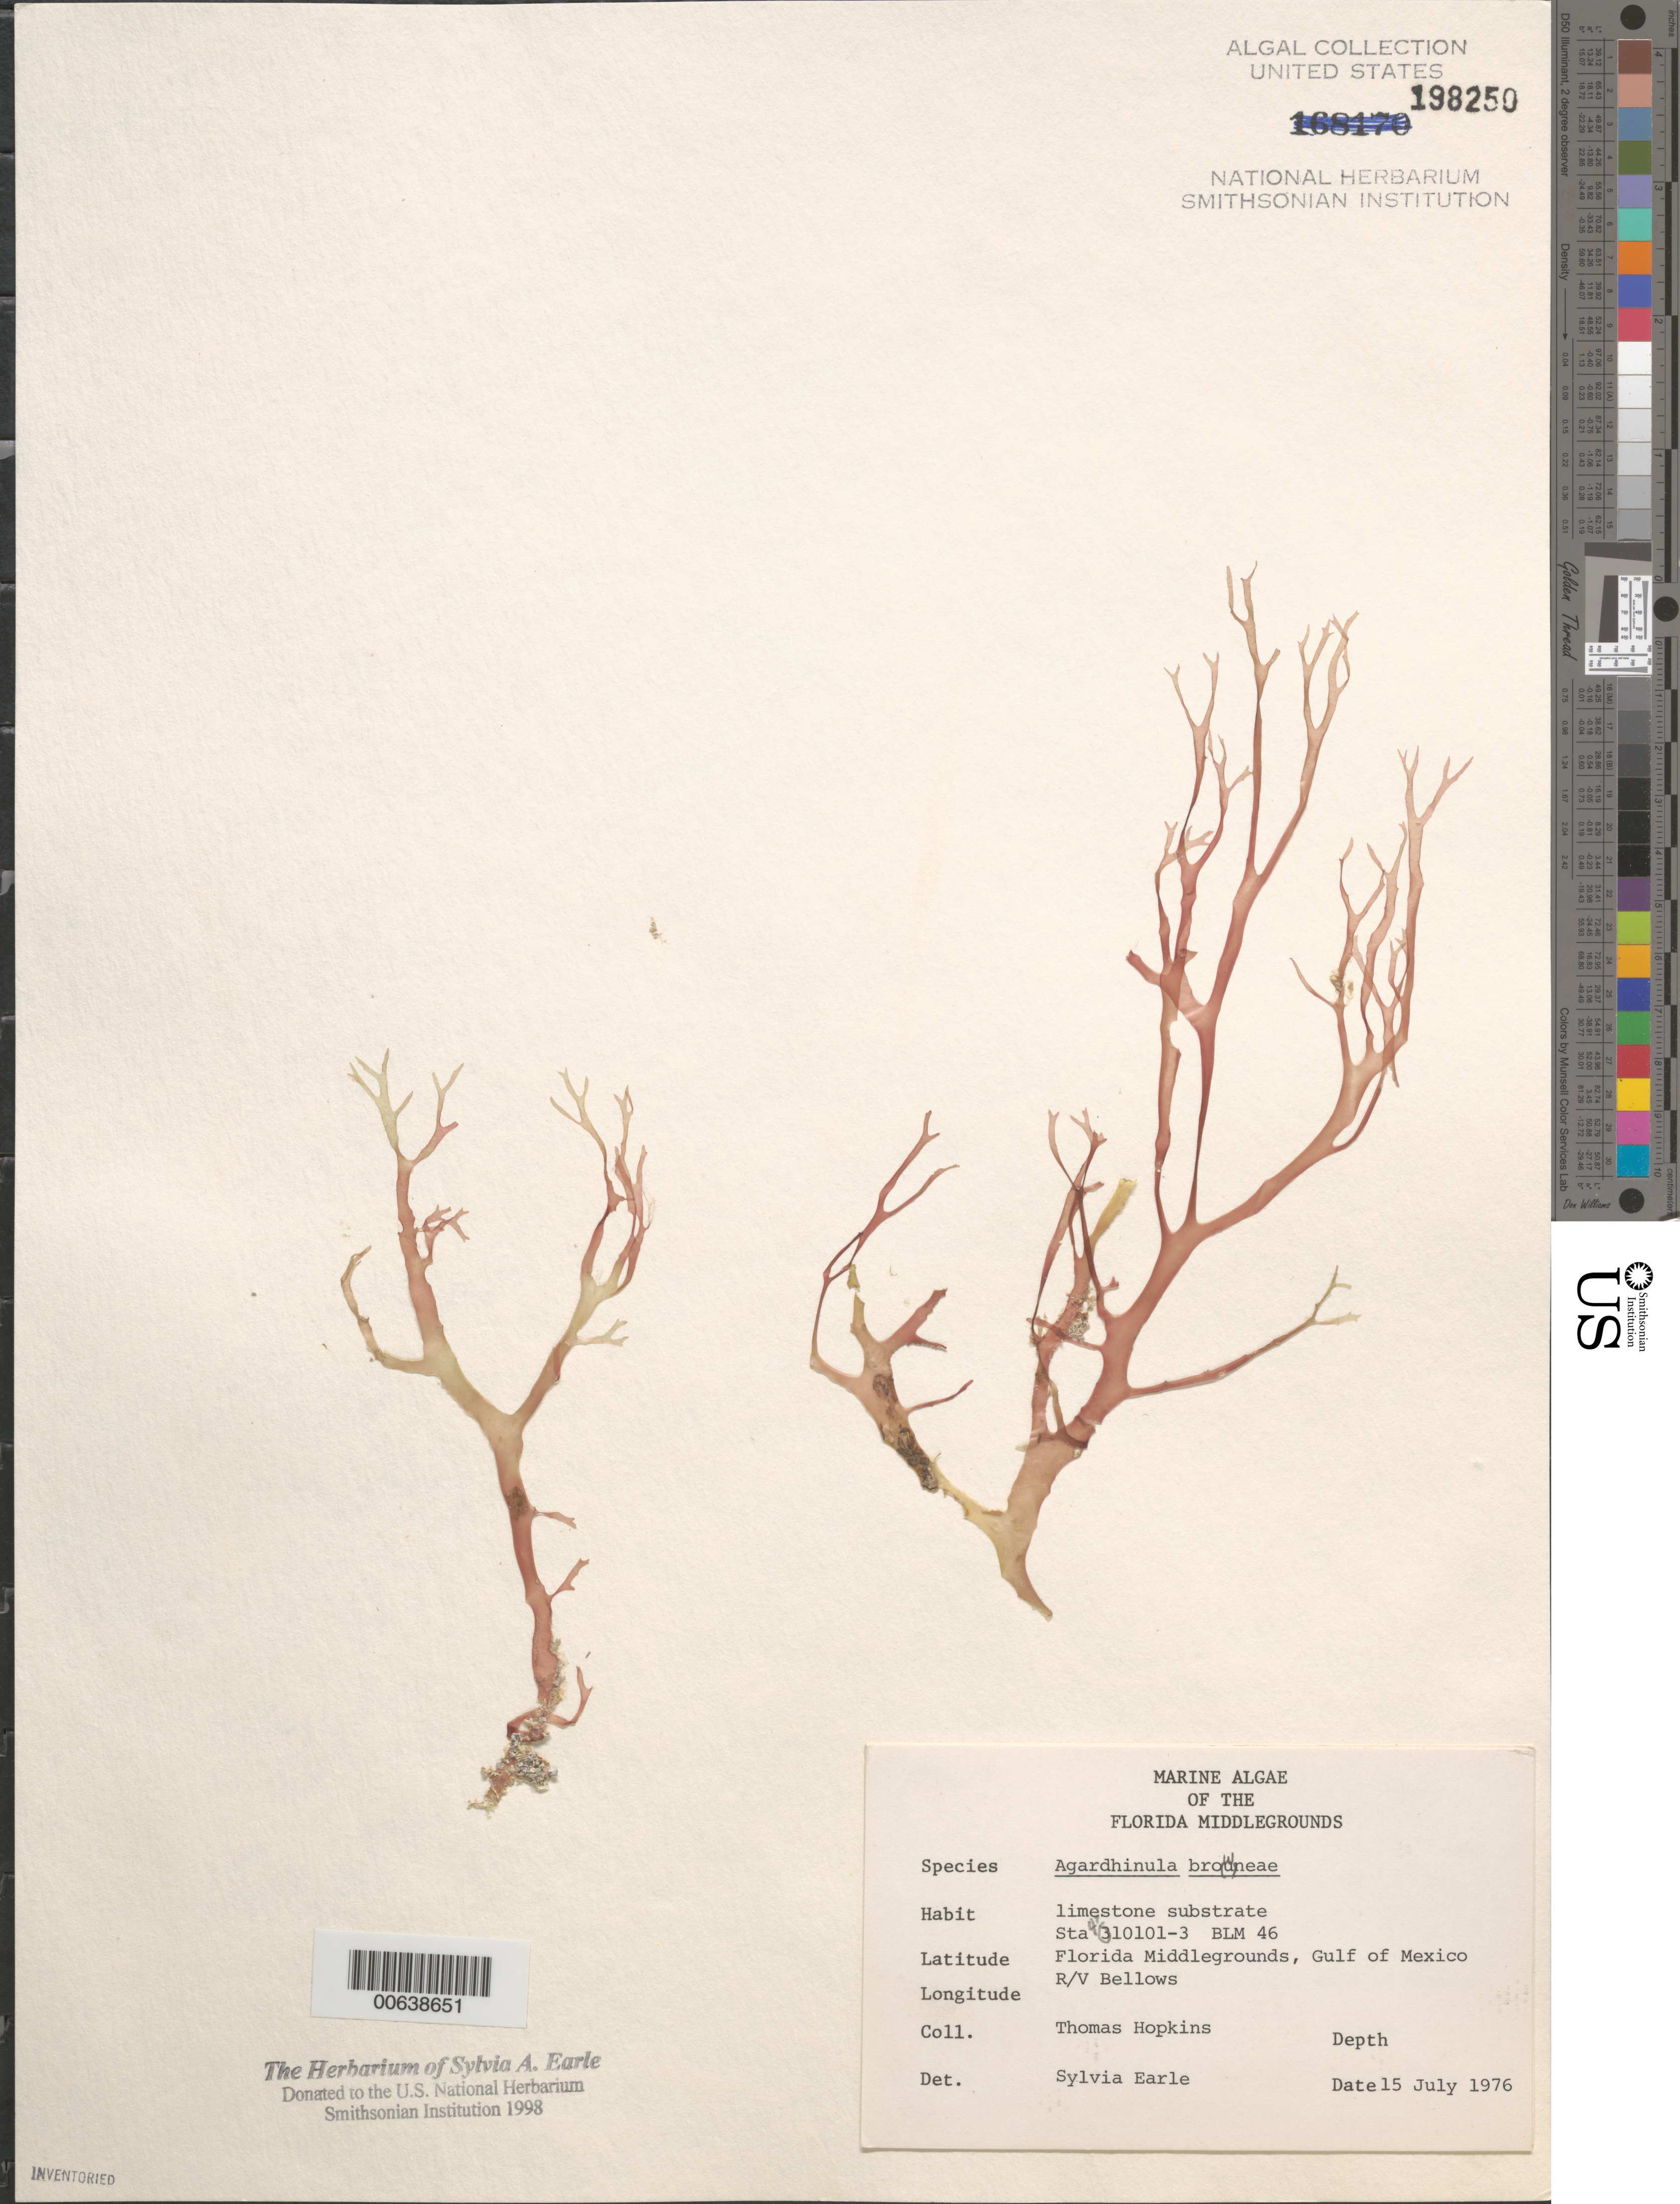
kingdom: Plantae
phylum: Rhodophyta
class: Florideophyceae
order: Rhodymeniales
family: Rhodymeniaceae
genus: Agardhinula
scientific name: Agardhinula browneae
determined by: Earle, S. A.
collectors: T. Hopkins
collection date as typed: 15 Jul 1976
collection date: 1976-07-15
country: United States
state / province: Florida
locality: Florida Middle Grounds, Gulf of Mexico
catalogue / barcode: US 198250